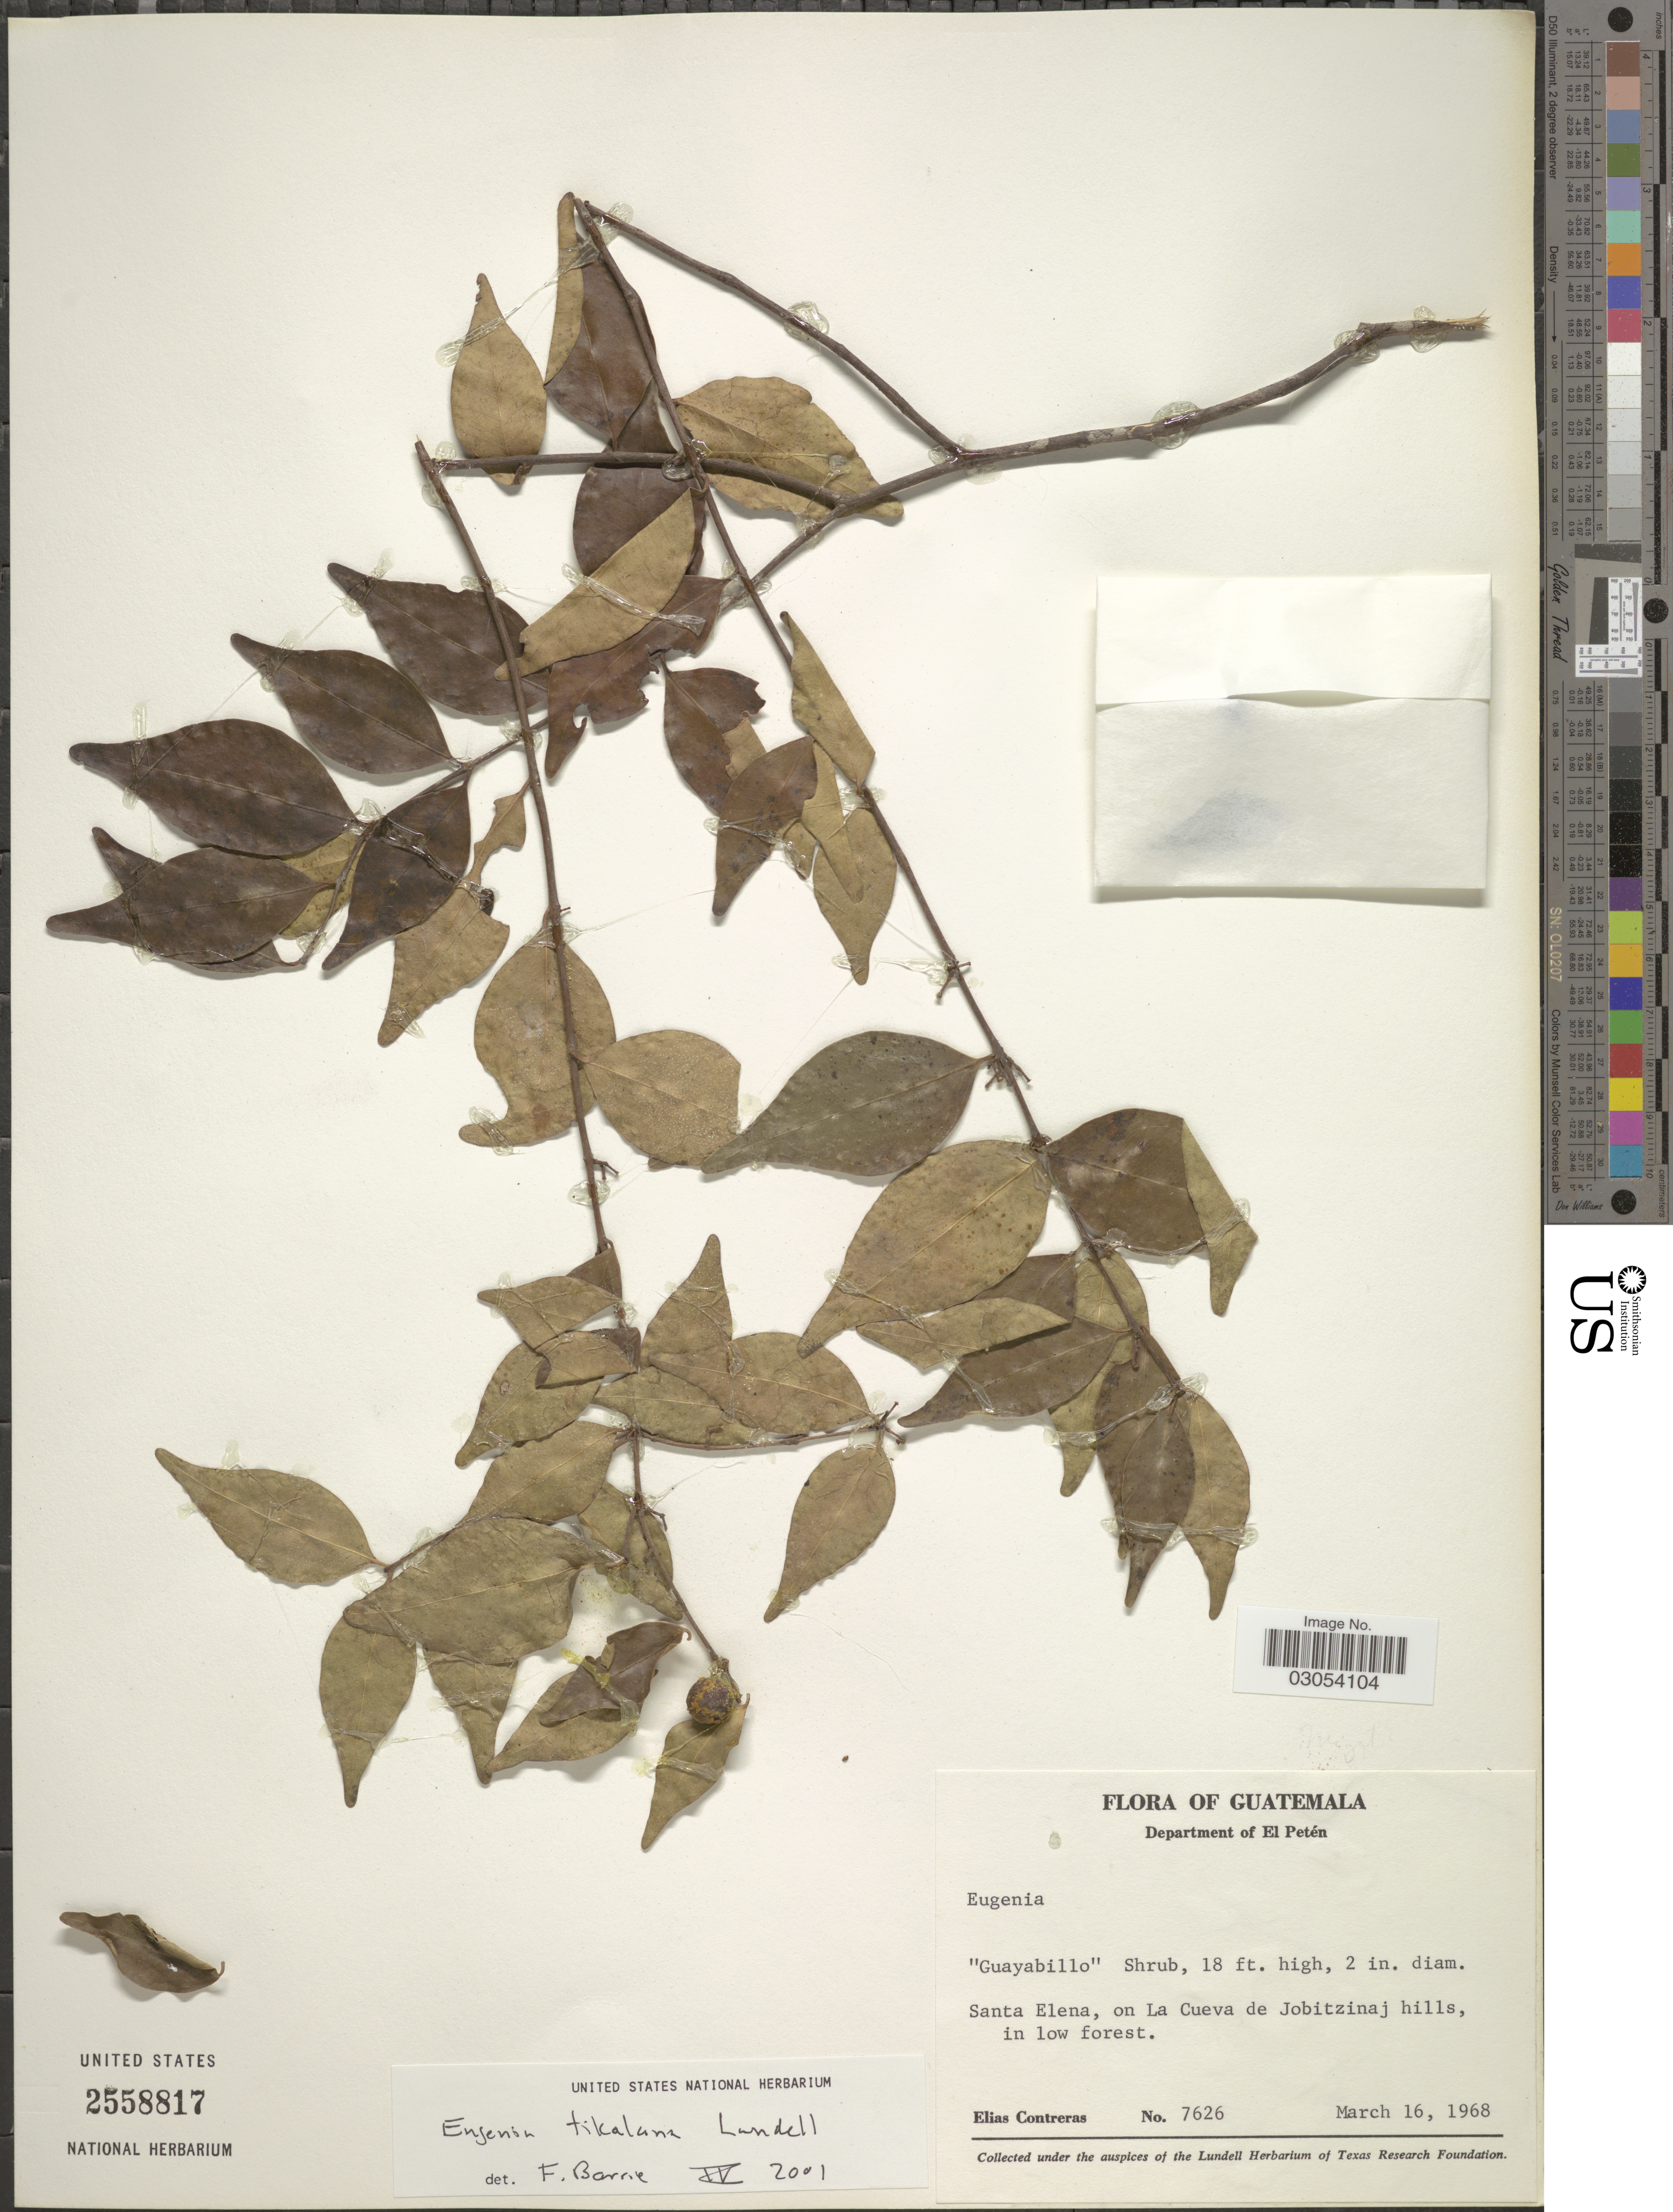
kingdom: Plantae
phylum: Tracheophyta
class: Magnoliopsida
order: Myrtales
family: Myrtaceae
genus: Eugenia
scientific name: Eugenia tikalana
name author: Lundell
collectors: E. Contreras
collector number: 7626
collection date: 1968-03-16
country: Guatemala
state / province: El Petén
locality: Department of El Petén. Santa Elena, on La Cueva de Jobitzinaj hills, in low forest.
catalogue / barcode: US 2558817